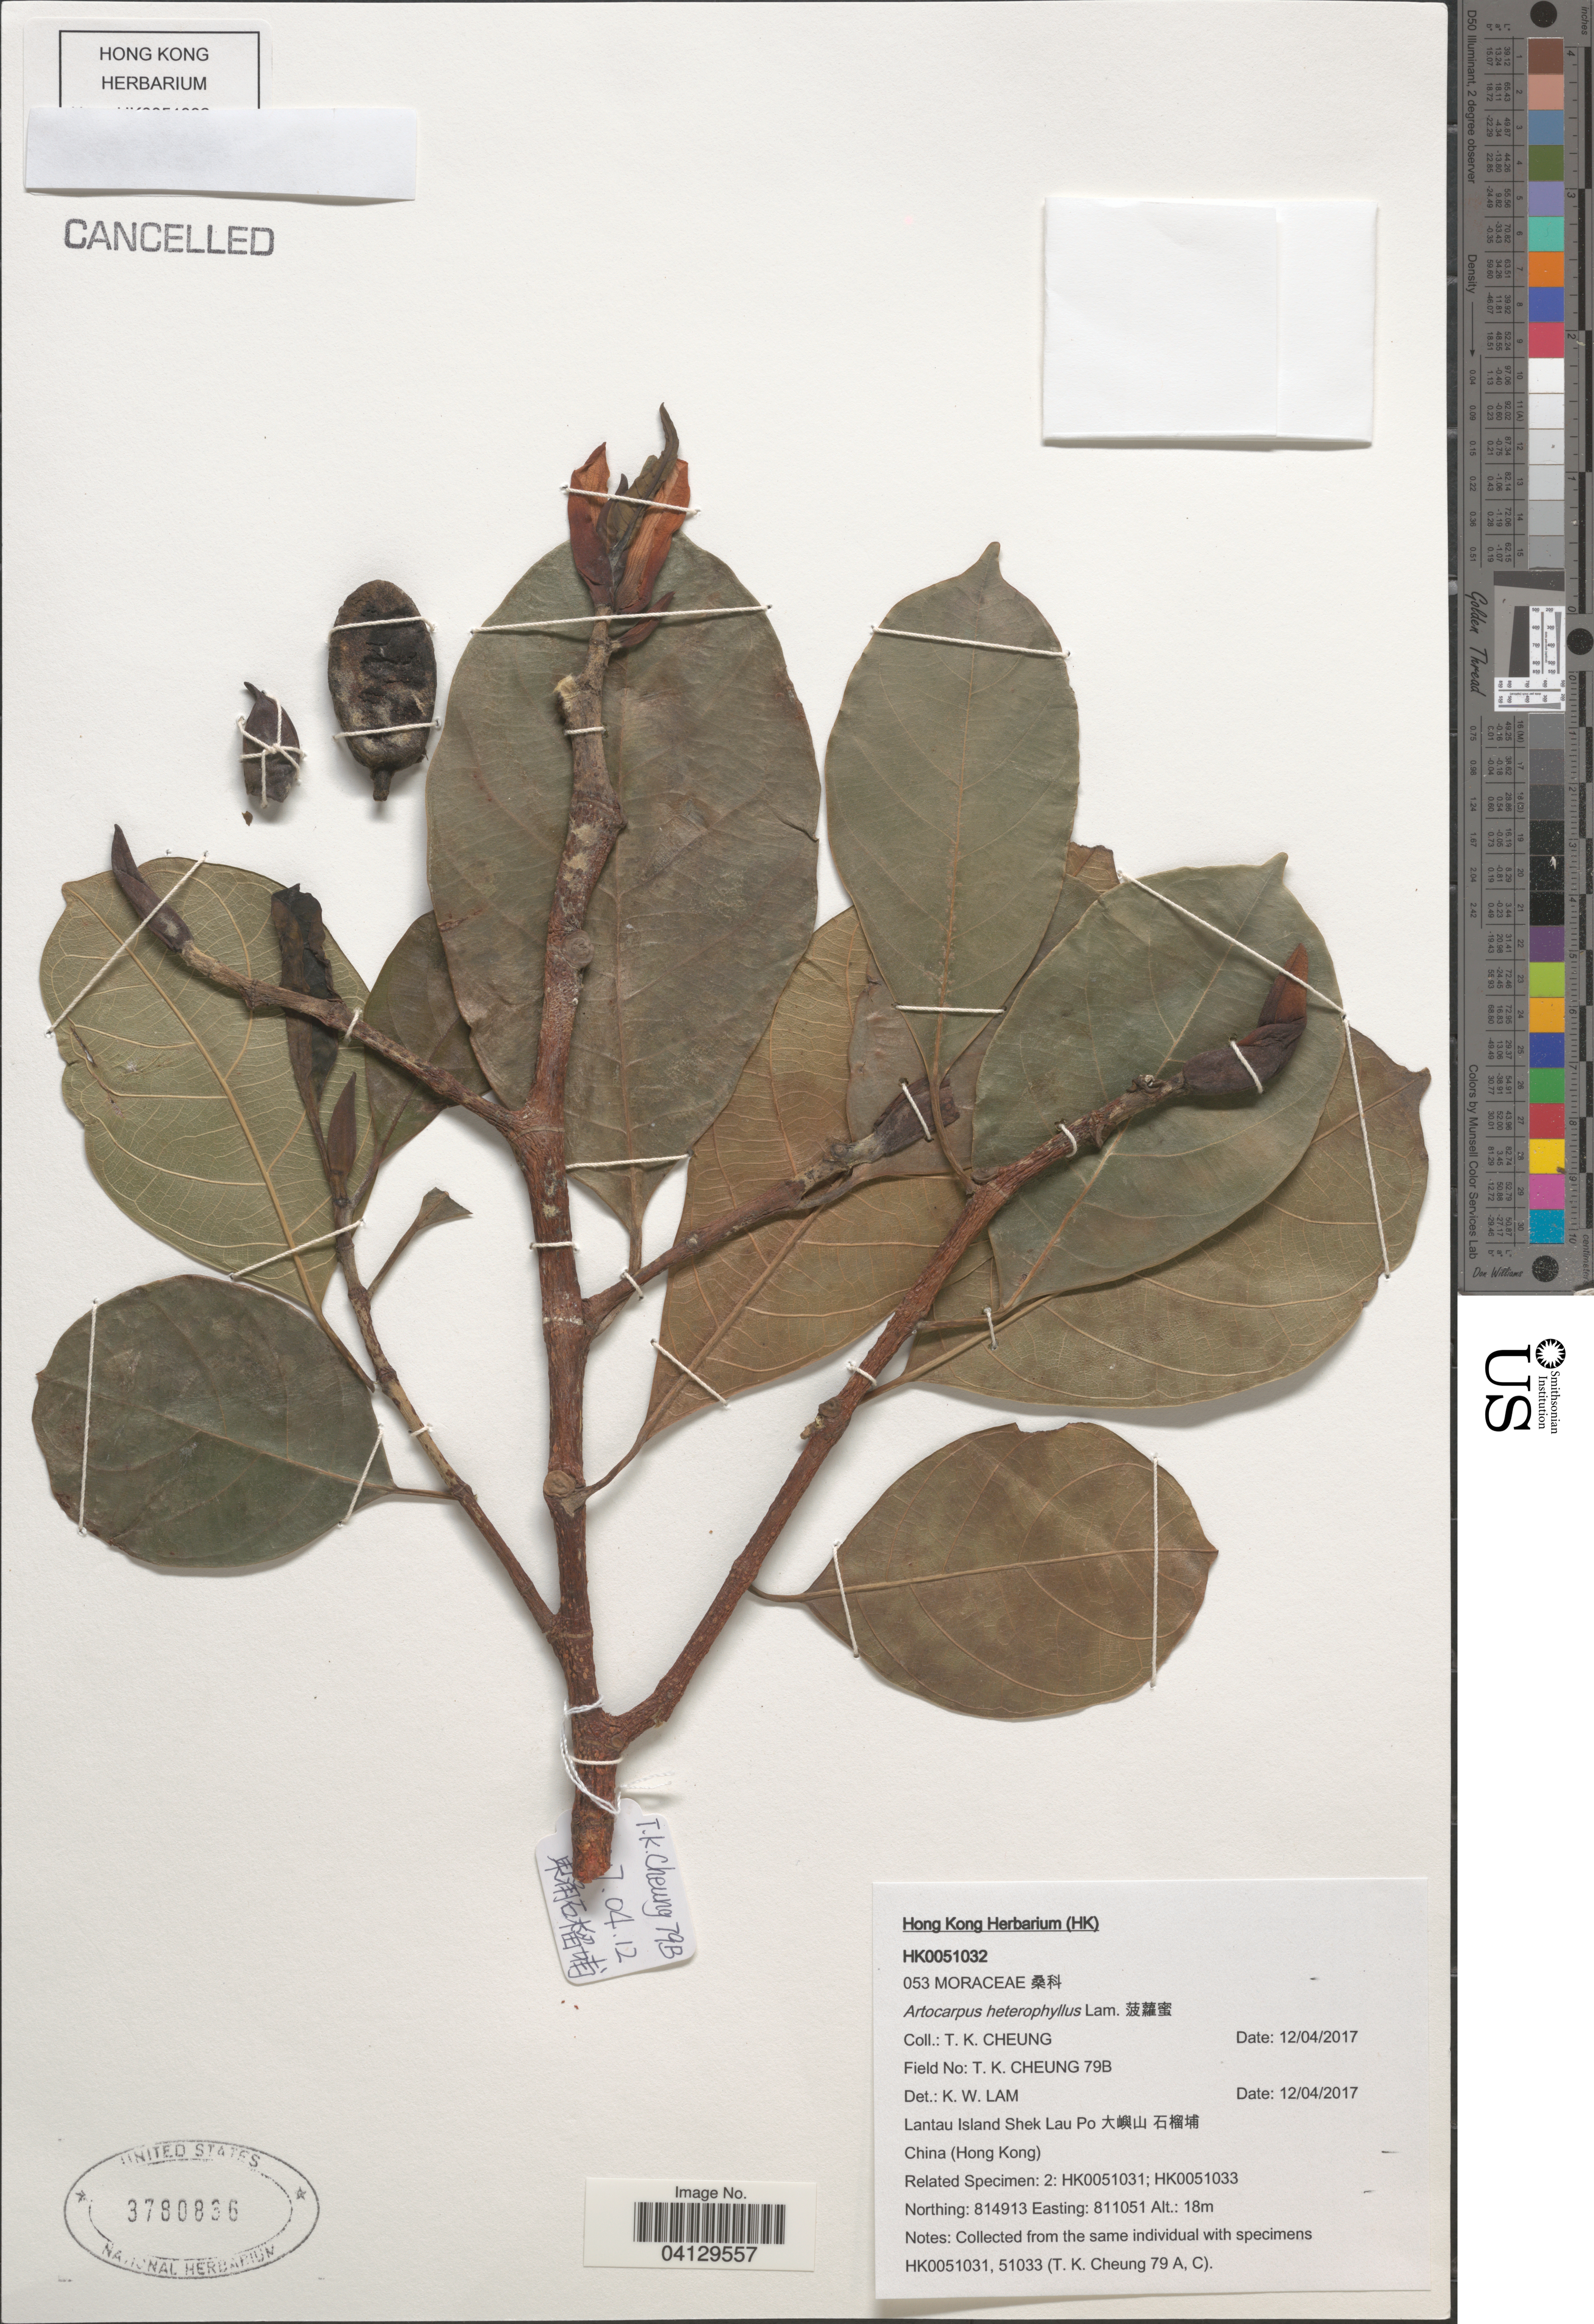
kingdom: Plantae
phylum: Tracheophyta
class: Magnoliopsida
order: Rosales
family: Moraceae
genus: Artocarpus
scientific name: Artocarpus heterophyllus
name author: Lam.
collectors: T. Cheung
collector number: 79B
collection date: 2017-04-12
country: China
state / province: Hong Kong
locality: Lantau Island Shek Lau Po X.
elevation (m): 18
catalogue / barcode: US 3780836